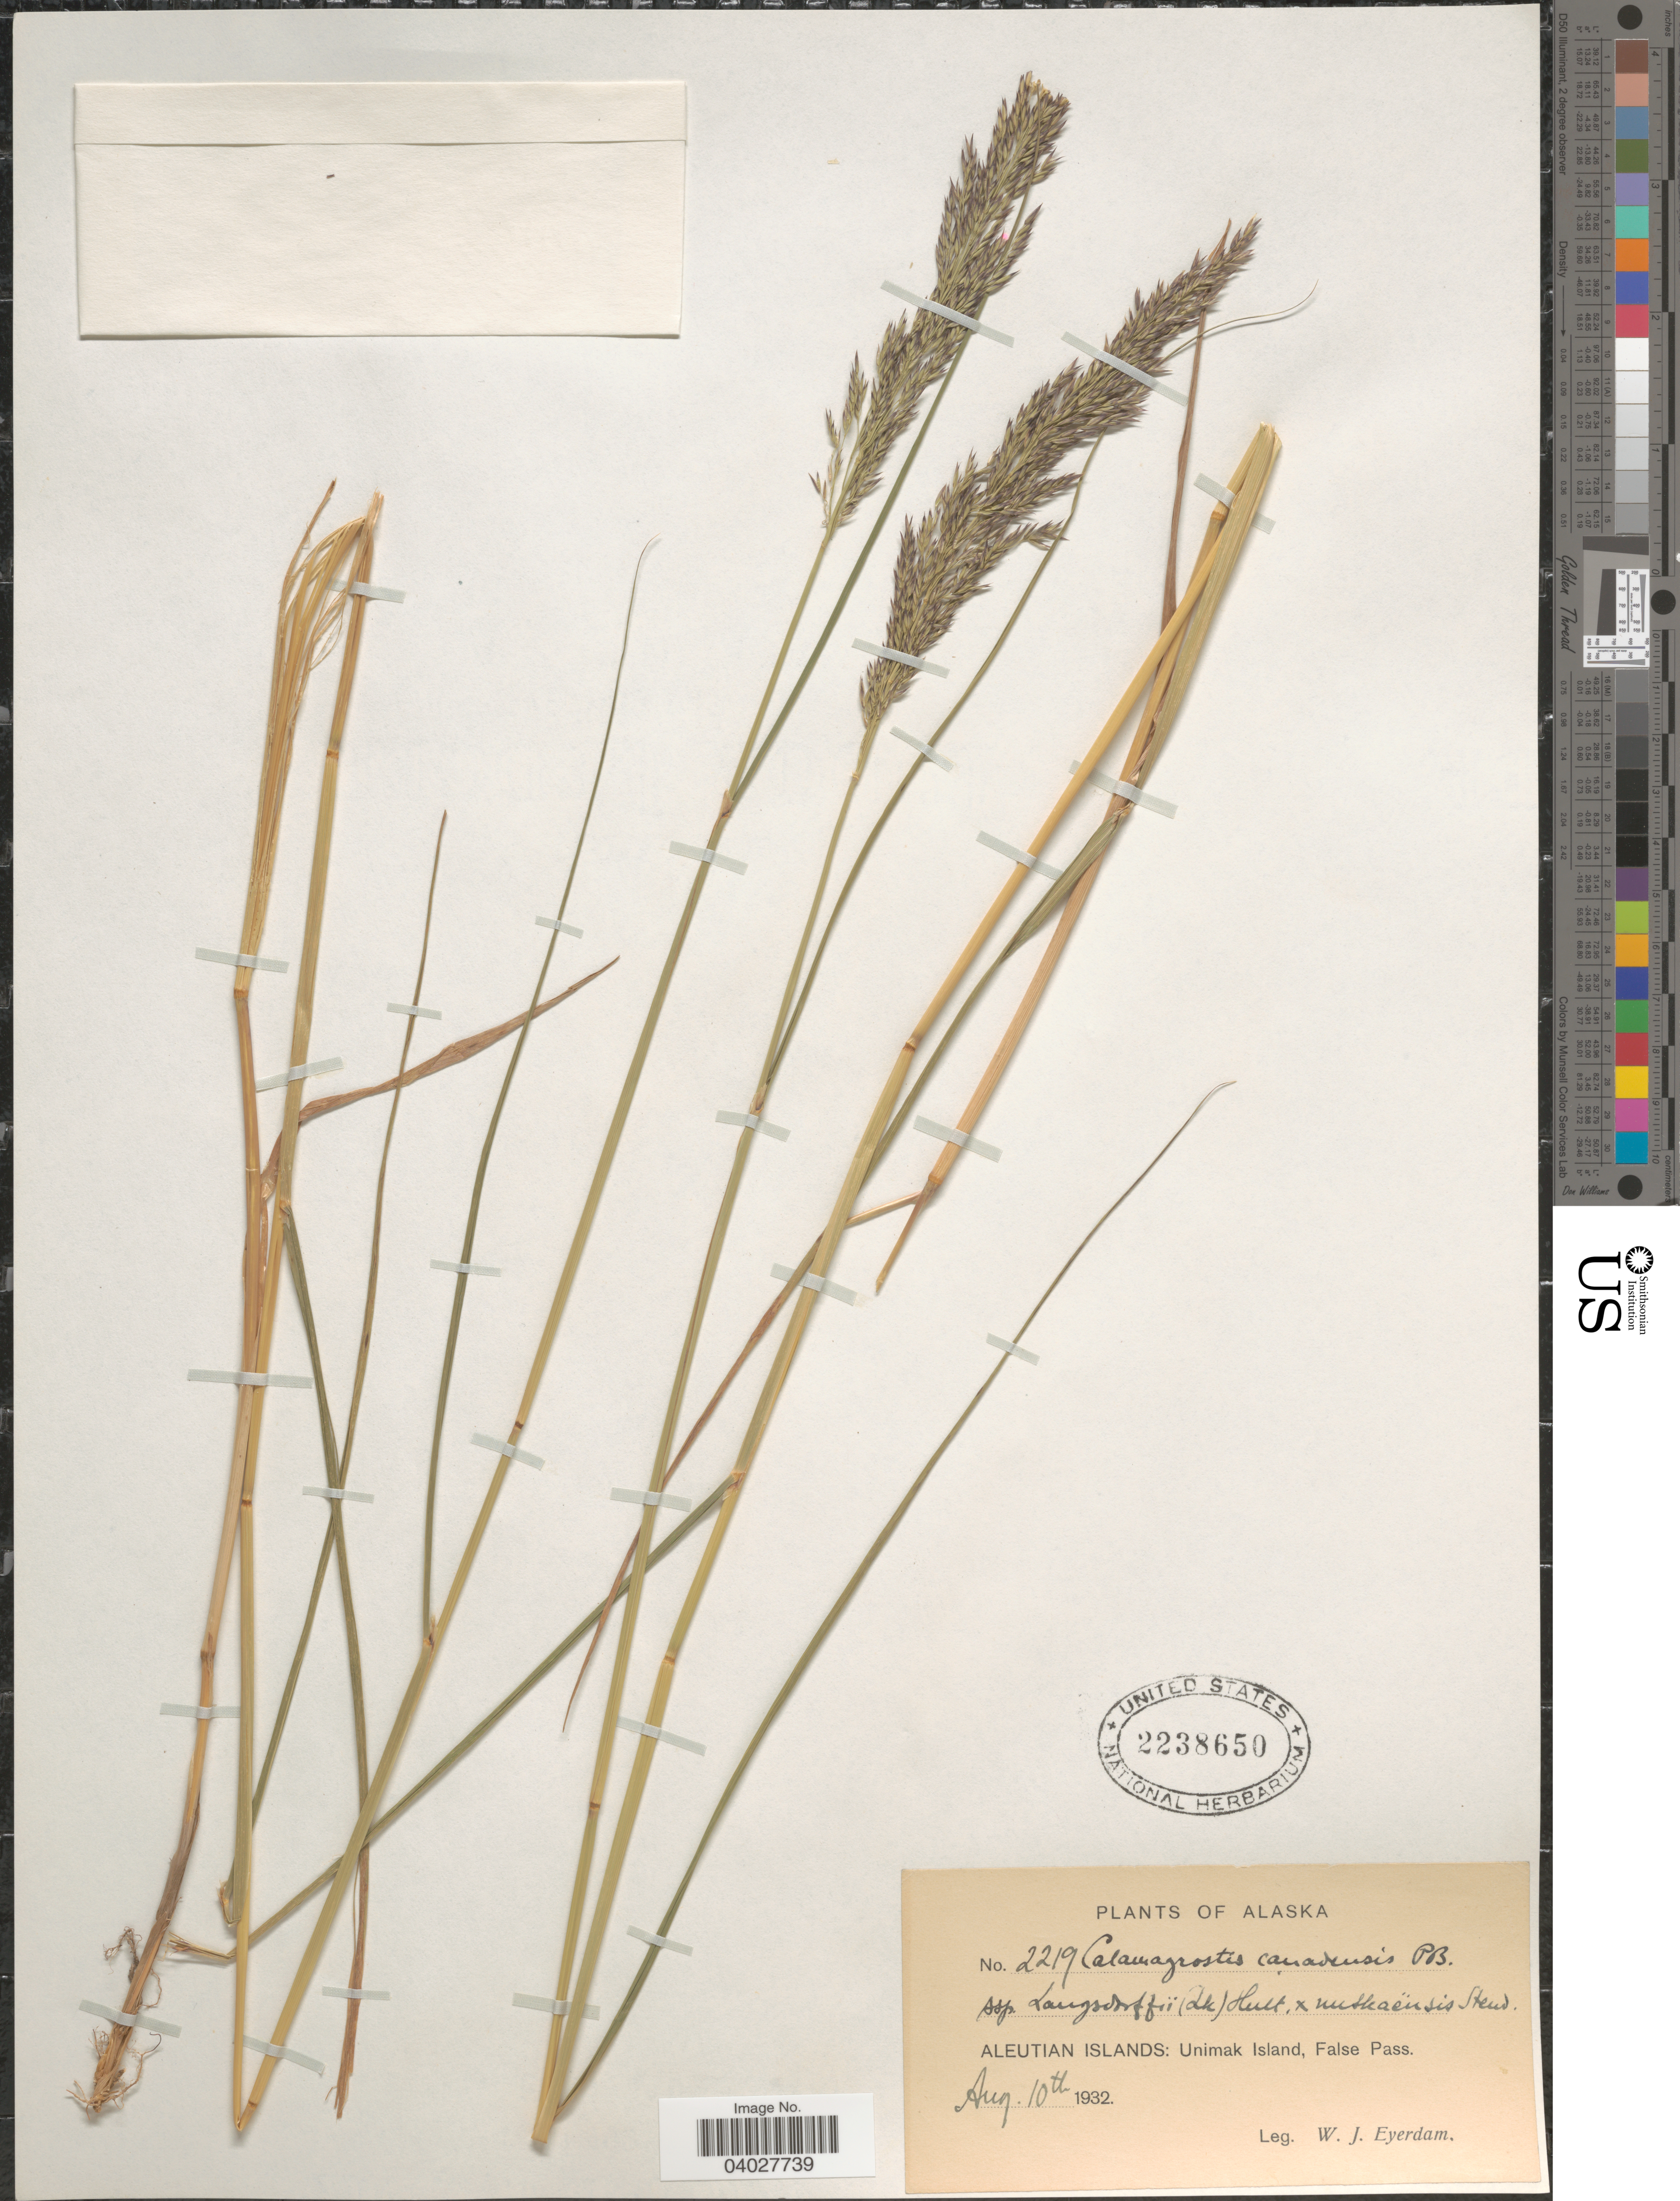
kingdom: Plantae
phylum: Tracheophyta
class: Liliopsida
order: Poales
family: Poaceae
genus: Calamagrostis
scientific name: Calamagrostis canadensis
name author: (Michx.) P. Beauv.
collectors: W. J. Eyerdam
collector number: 2219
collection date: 1932-08-10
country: United States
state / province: Alaska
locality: Aleutian Islands: Unimak Island, False Pass.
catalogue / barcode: US 2238650